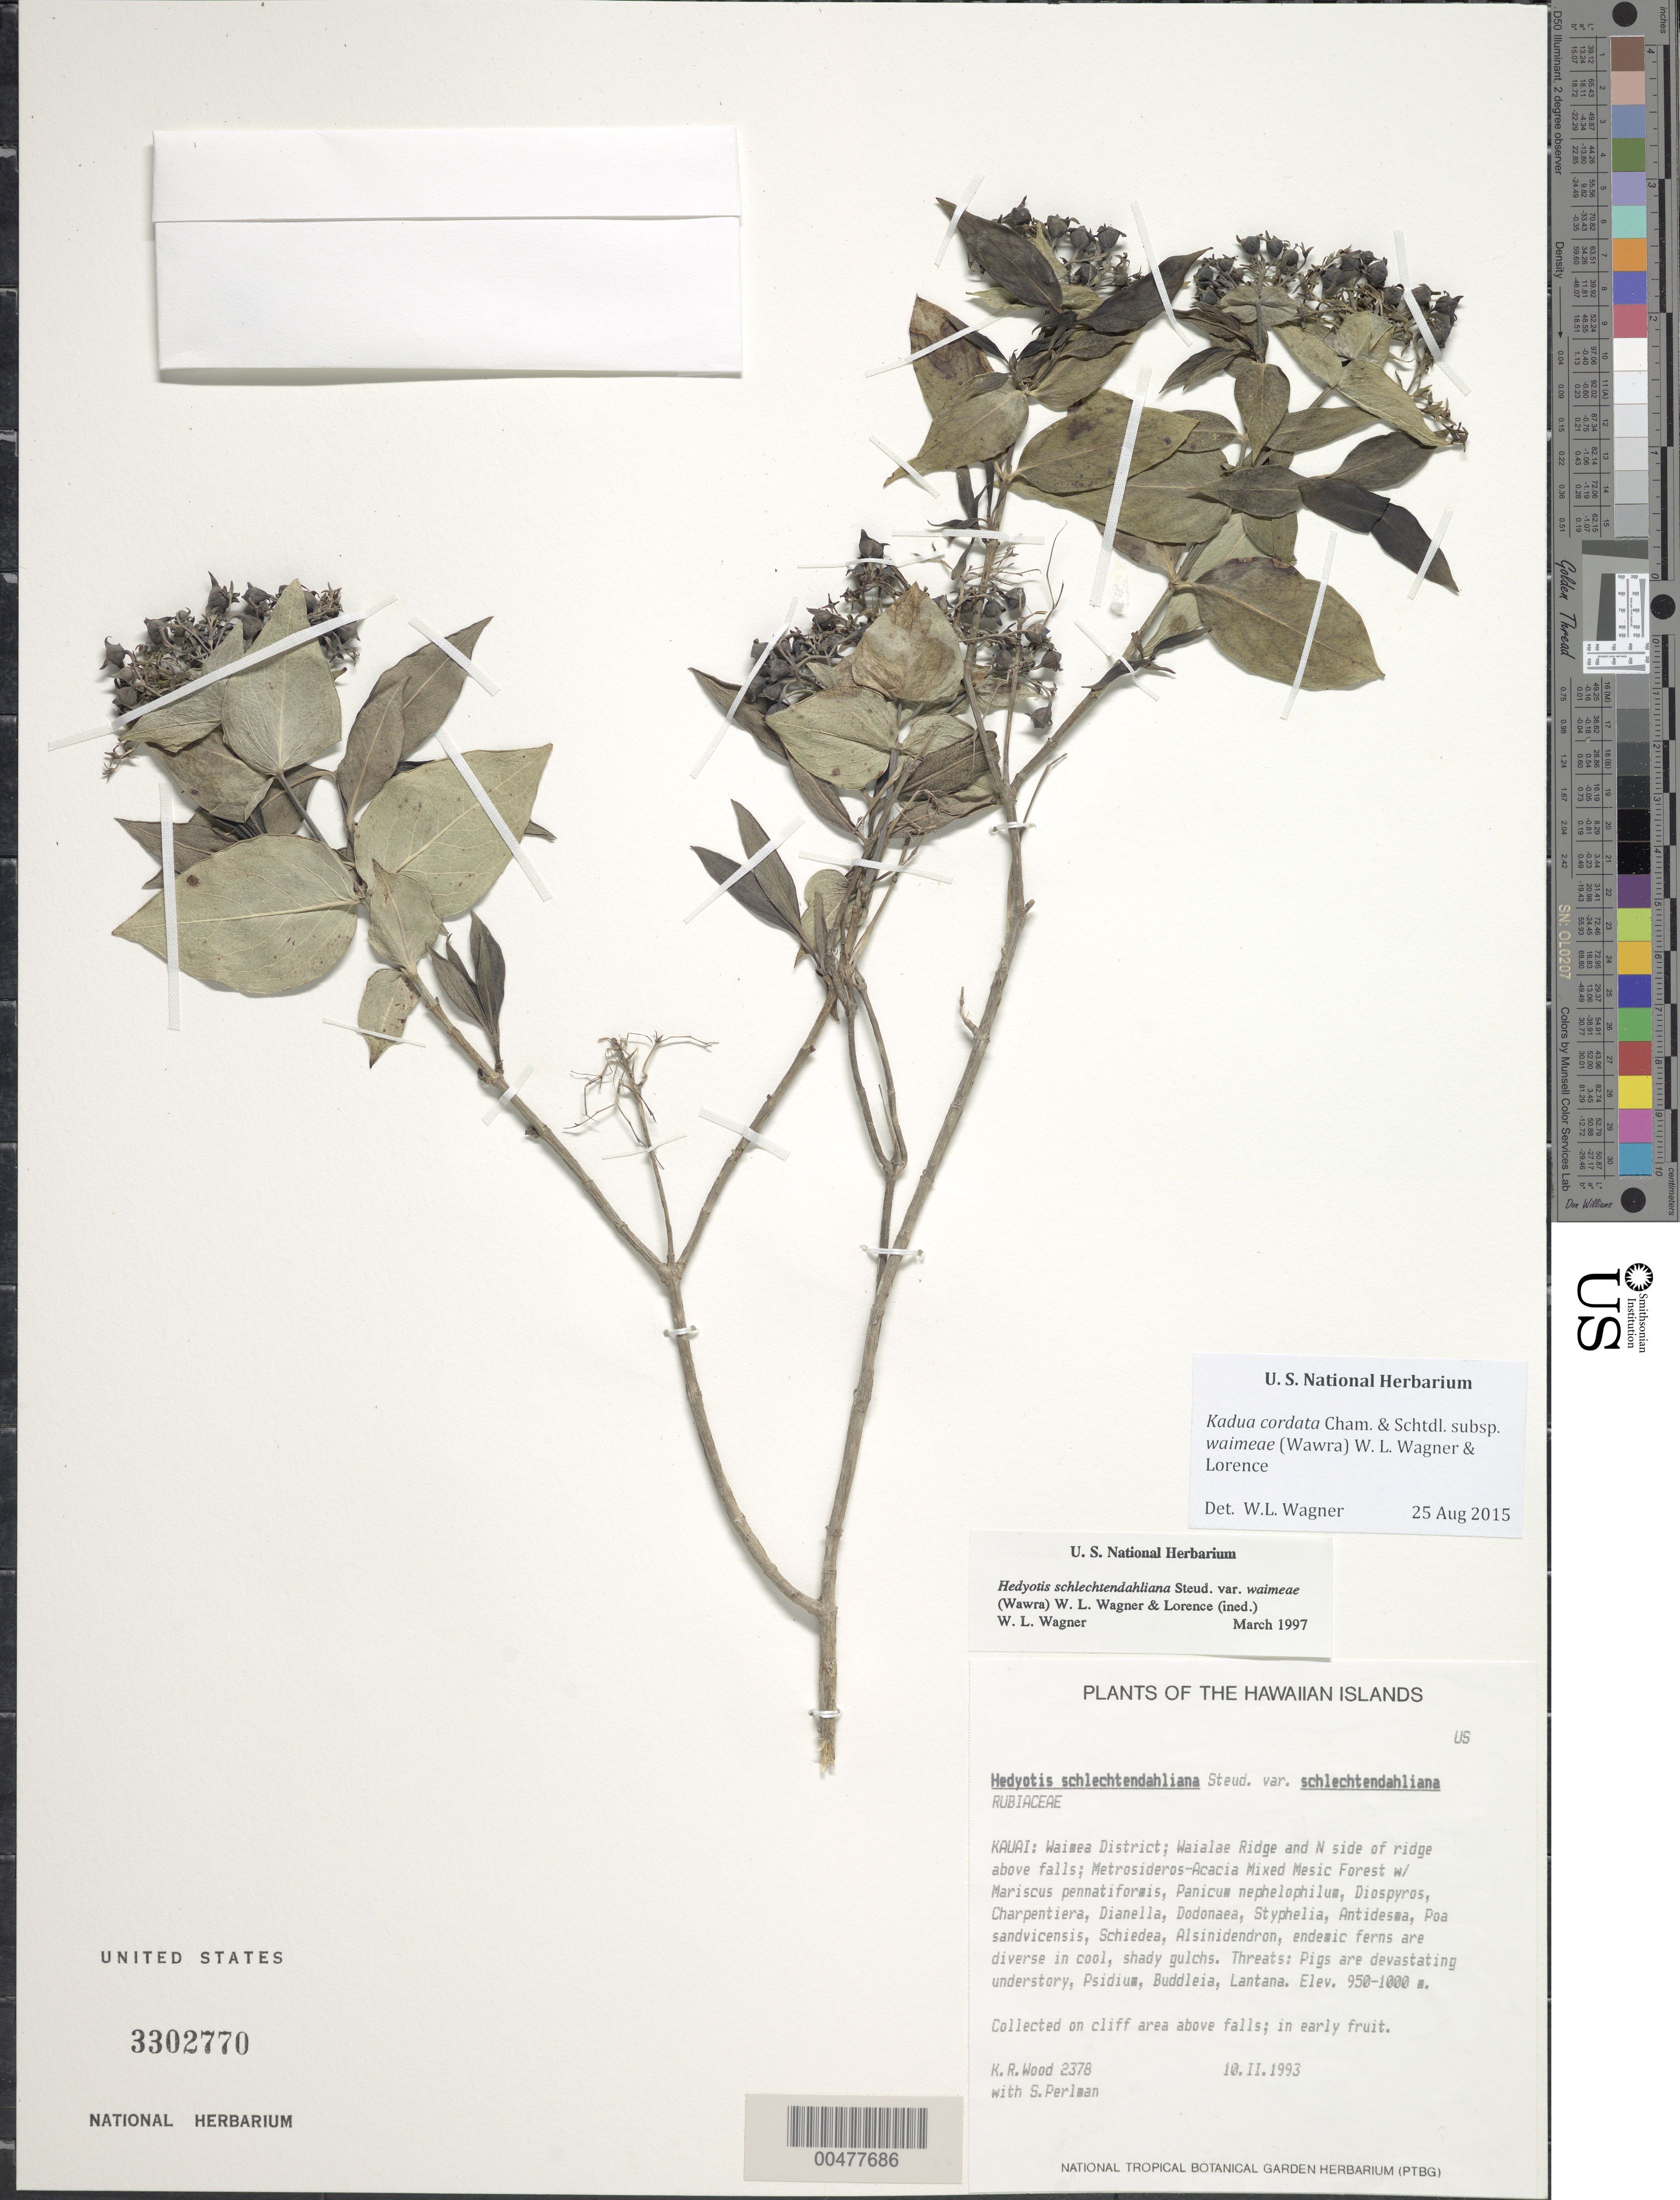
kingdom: Plantae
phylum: Tracheophyta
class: Magnoliopsida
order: Gentianales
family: Rubiaceae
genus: Kadua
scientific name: Kadua cordata subsp. waimeae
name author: (Wawra) W.L. Wagner & Lorence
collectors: K. R. Wood & S. P. Perlman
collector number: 2378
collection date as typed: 10 Feb 1993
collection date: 1993-02-10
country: United States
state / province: Hawaii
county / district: Kauai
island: Kaua'i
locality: Waimea Dist., Waialae Ridge and N side of ridge above falls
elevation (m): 950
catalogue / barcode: US 3302770